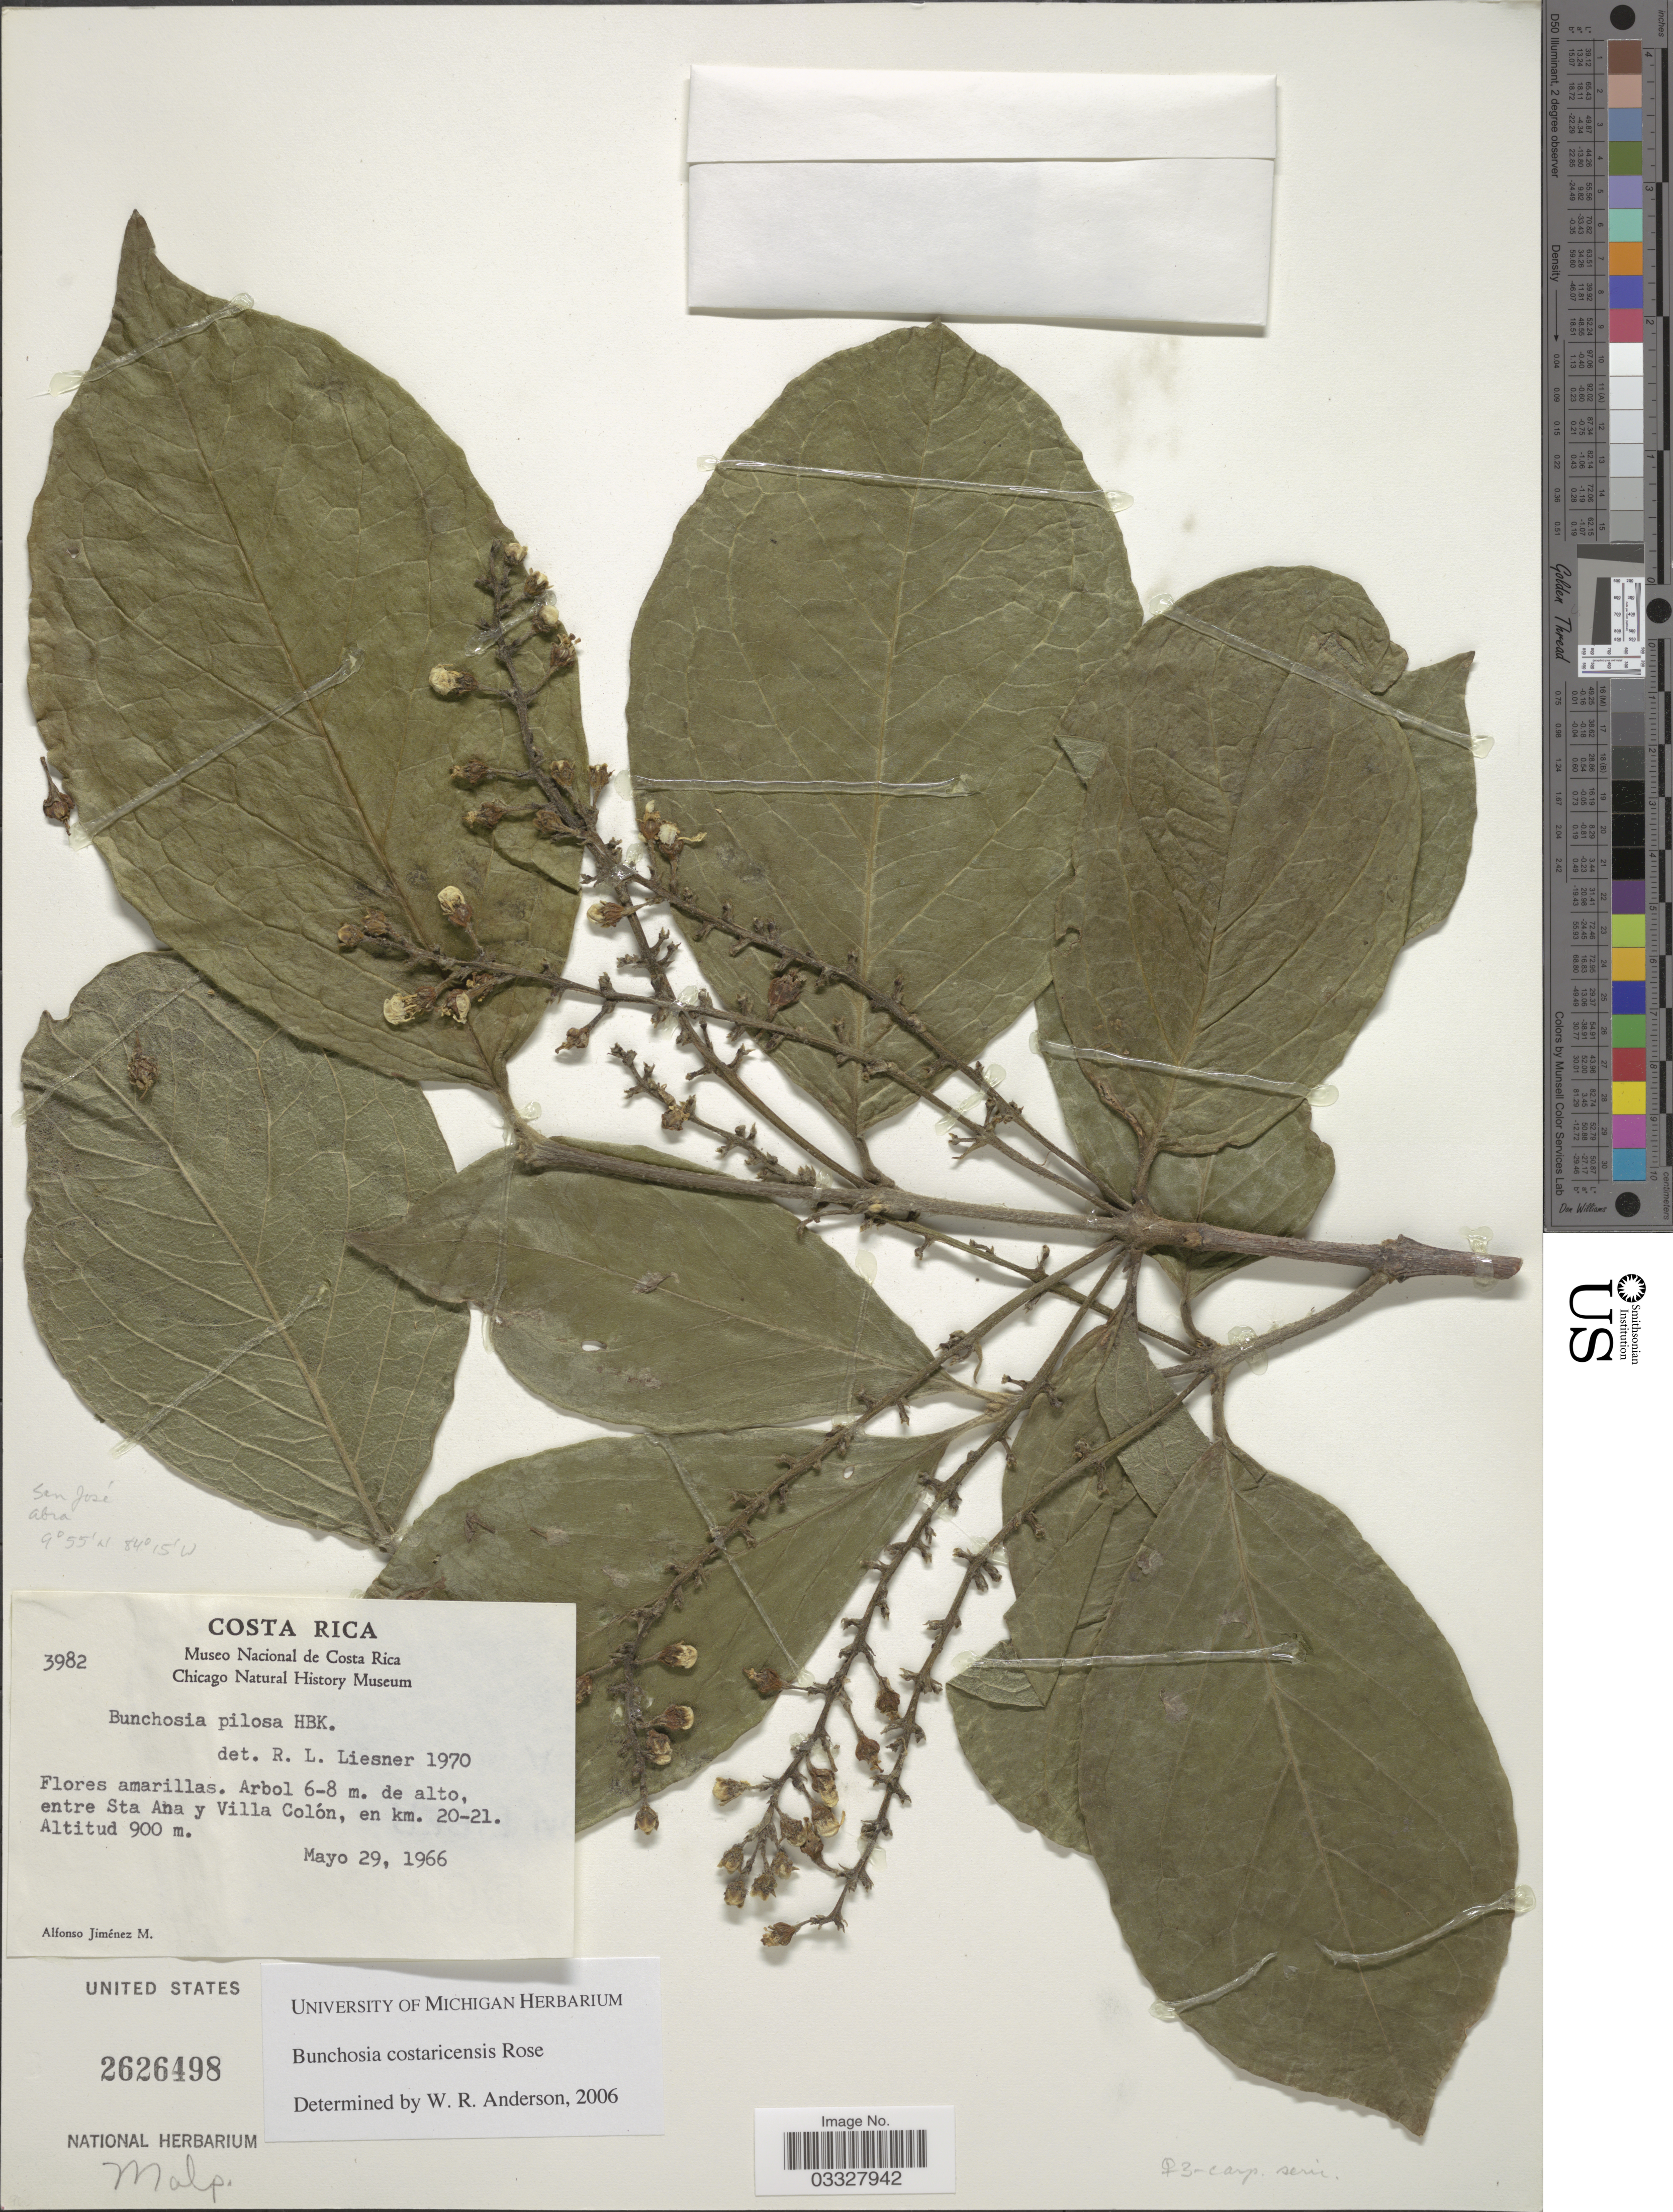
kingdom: Plantae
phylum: Tracheophyta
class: Magnoliopsida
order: Malpighiales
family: Malpighiaceae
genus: Bunchosia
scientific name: Bunchosia costaricensis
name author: Rose ex Donn. Sm. in Pittier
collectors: A. Jimenez M.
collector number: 3982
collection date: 1966-05-29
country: Costa Rica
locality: Entre Sta Ana y Villa Colón, en km. 20-21.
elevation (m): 900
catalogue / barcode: US 2626498